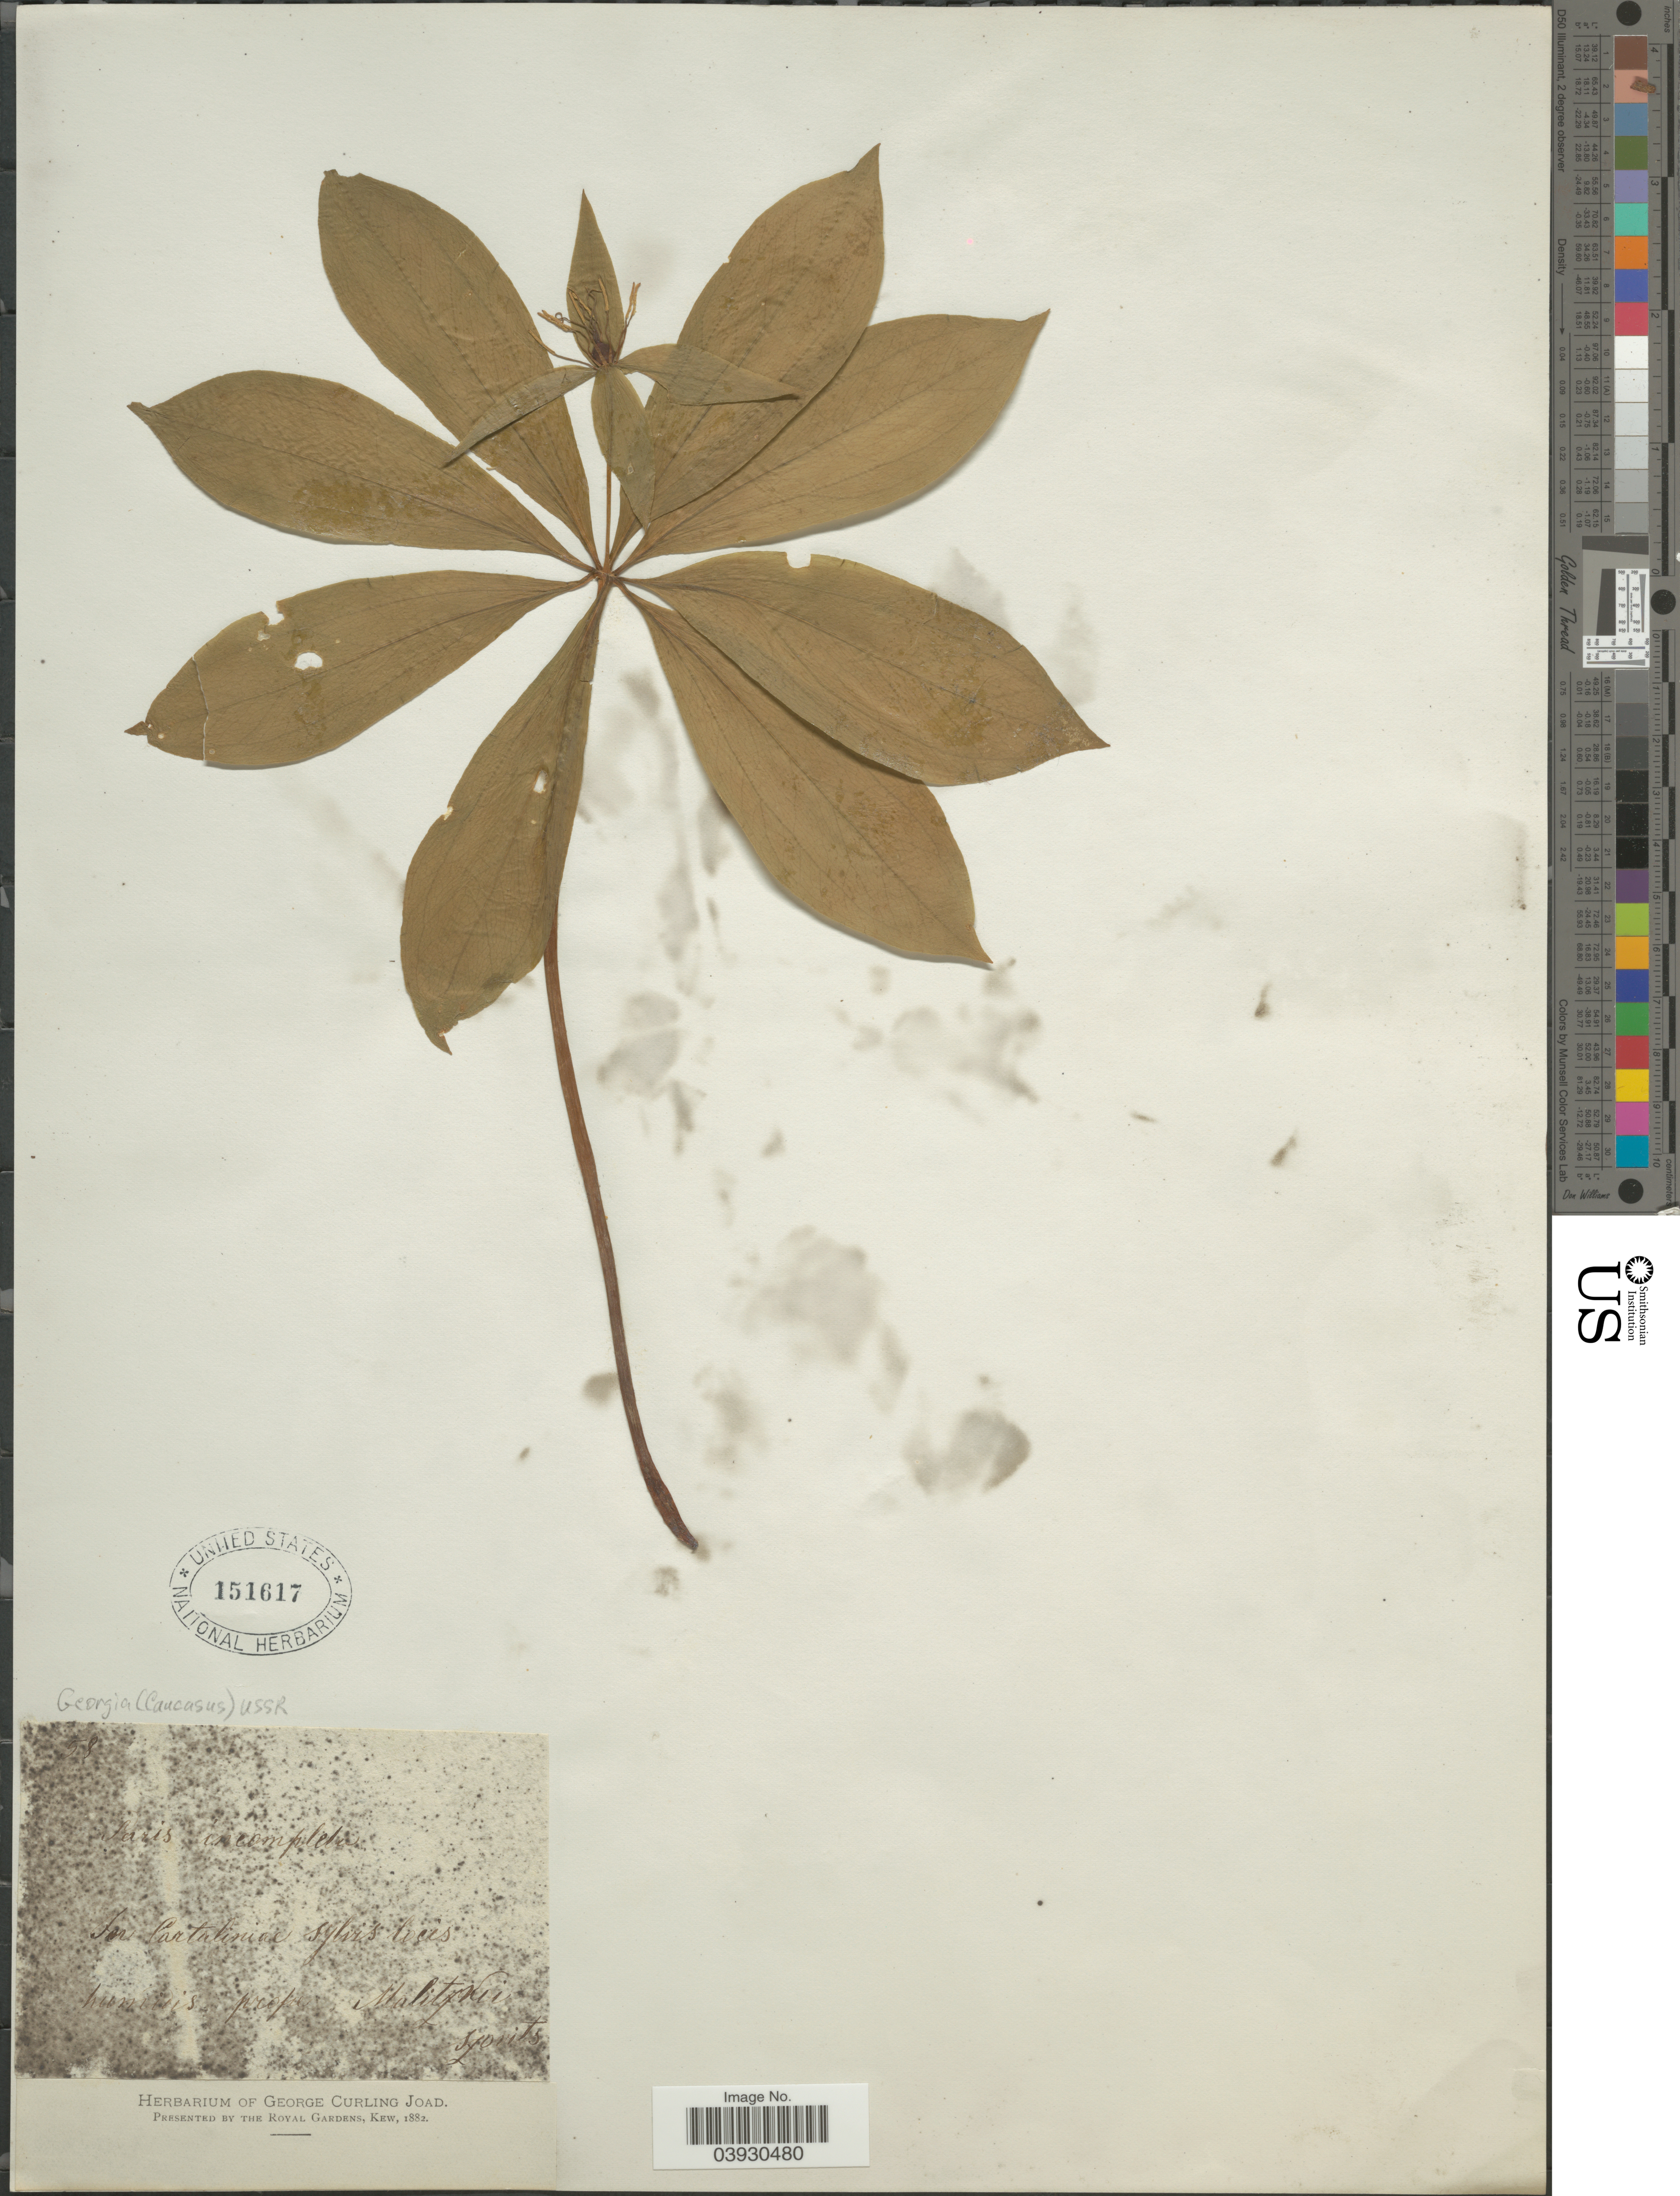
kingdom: Plantae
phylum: Tracheophyta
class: Liliopsida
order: Liliales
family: Melanthiaceae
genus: Paris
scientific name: Paris incompleta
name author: M. Bieb.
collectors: Szovits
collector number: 58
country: Georgia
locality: USSR. For Cartaliniae sylvis locis humidis prope Malitzkii. [interpreted]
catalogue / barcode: US 151617